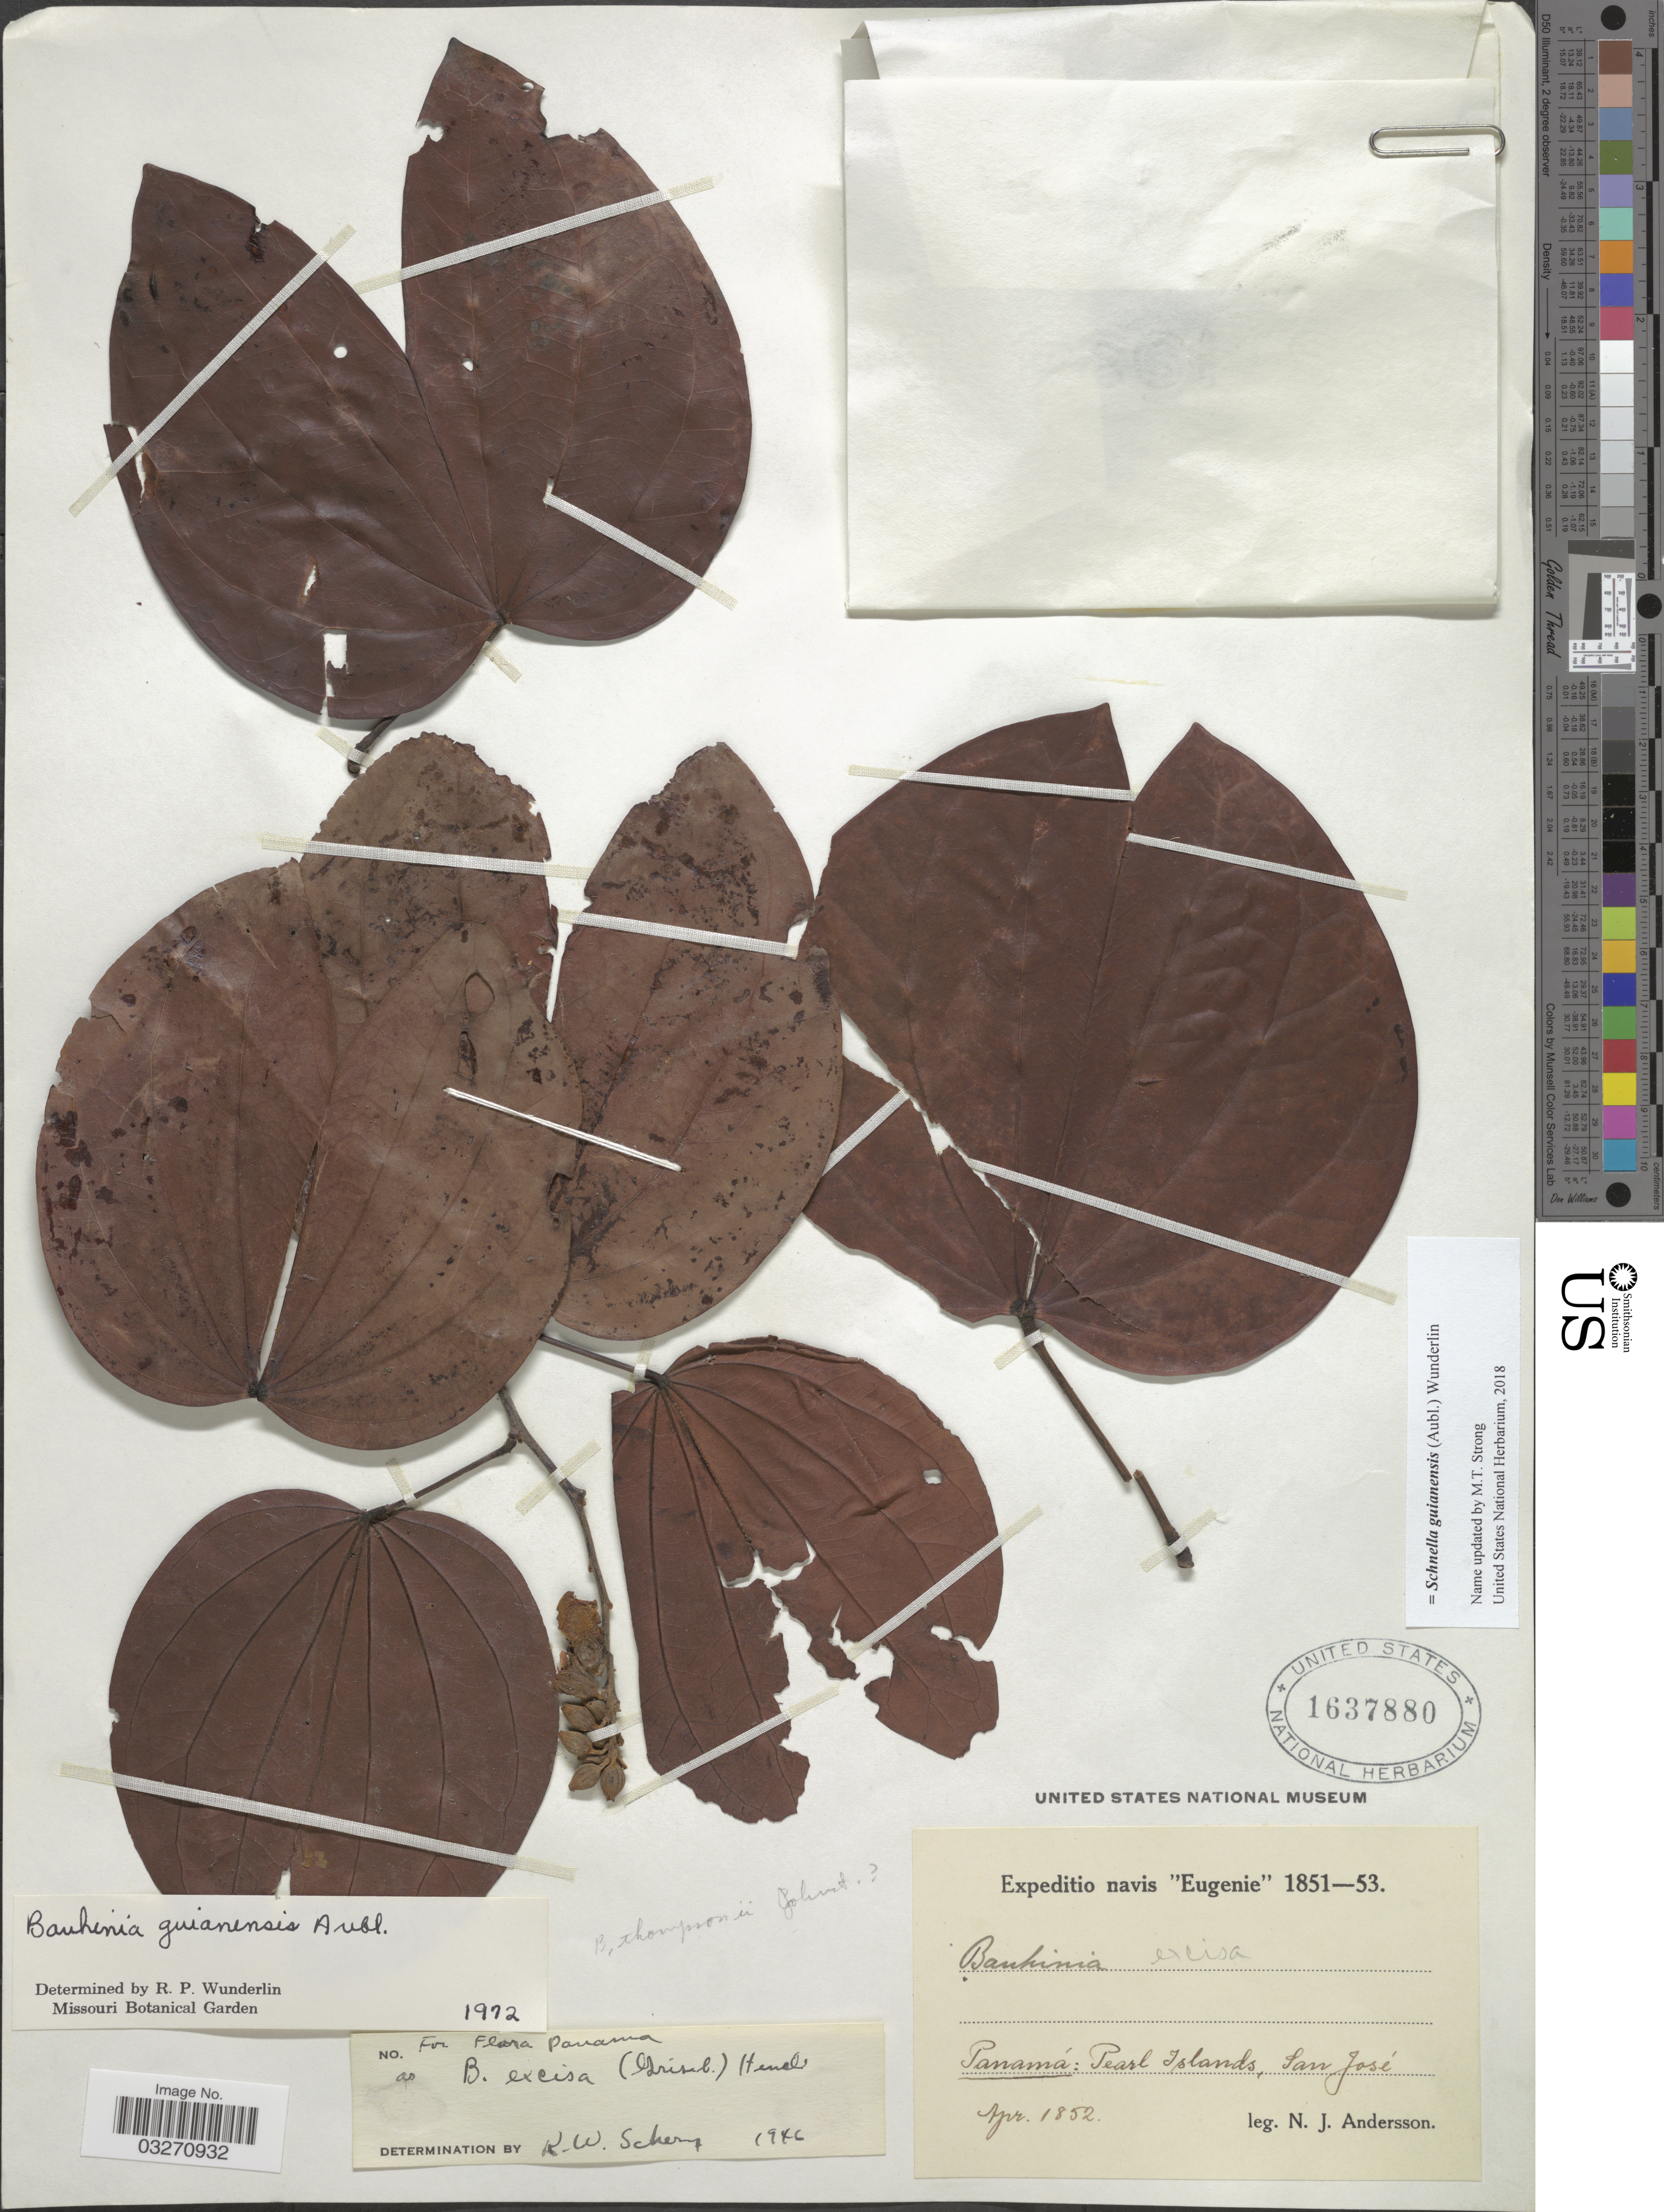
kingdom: Plantae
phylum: Tracheophyta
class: Magnoliopsida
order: Fabales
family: Fabaceae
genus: Schnella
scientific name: Schnella guianensis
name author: (Aubl.) Wunderlin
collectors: N. J. Andersson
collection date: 1852-04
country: Panama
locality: Pearl Islands, San José.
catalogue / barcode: US 1637880